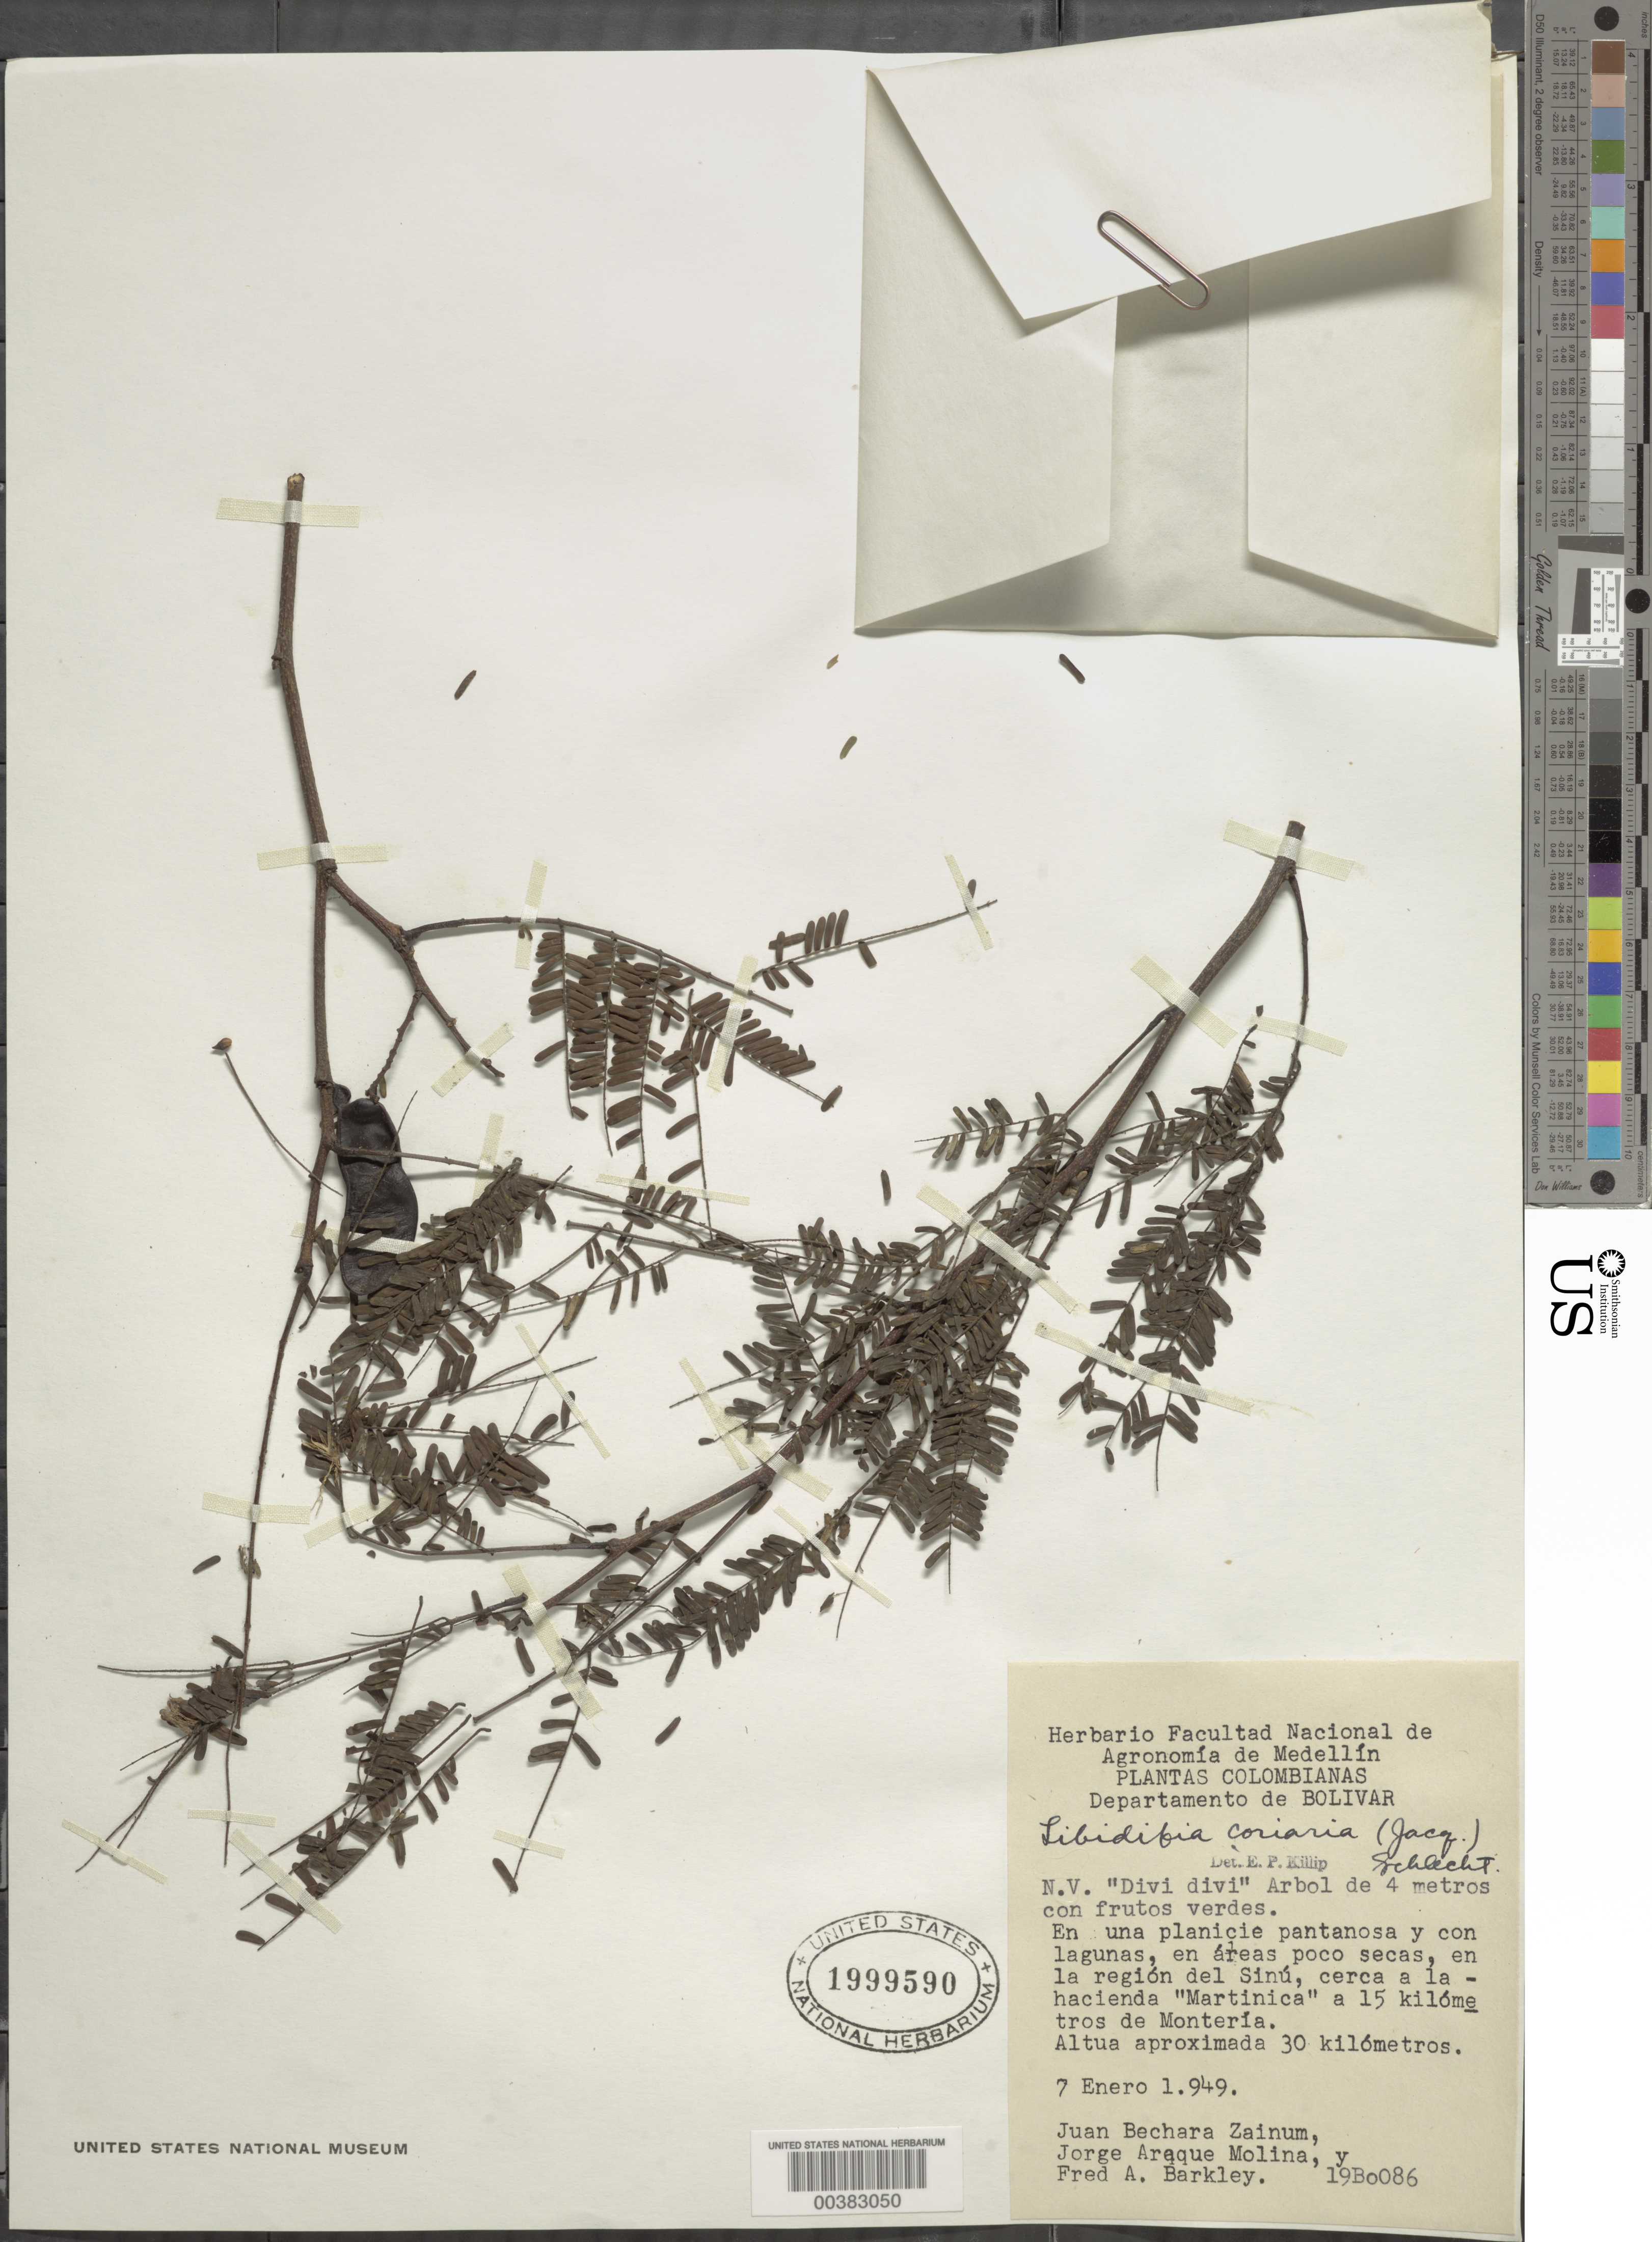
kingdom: Plantae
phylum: Tracheophyta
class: Magnoliopsida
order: Fabales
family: Fabaceae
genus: Libidibia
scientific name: Libidibia coriaria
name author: (Jacq.) Schltdl.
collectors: J. Zainúm, J. Araque Molina & F. A. Barkley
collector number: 19bo086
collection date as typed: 07 Jan 1949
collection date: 1949-01-07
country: Colombia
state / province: Bolívar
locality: En la region del Sinu, Cerca a la Hacienda "Martinica" a 15 - km de Monteria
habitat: En una planicie pantanosa y con laguanas, en areas poco secas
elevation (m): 30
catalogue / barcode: US 1999590